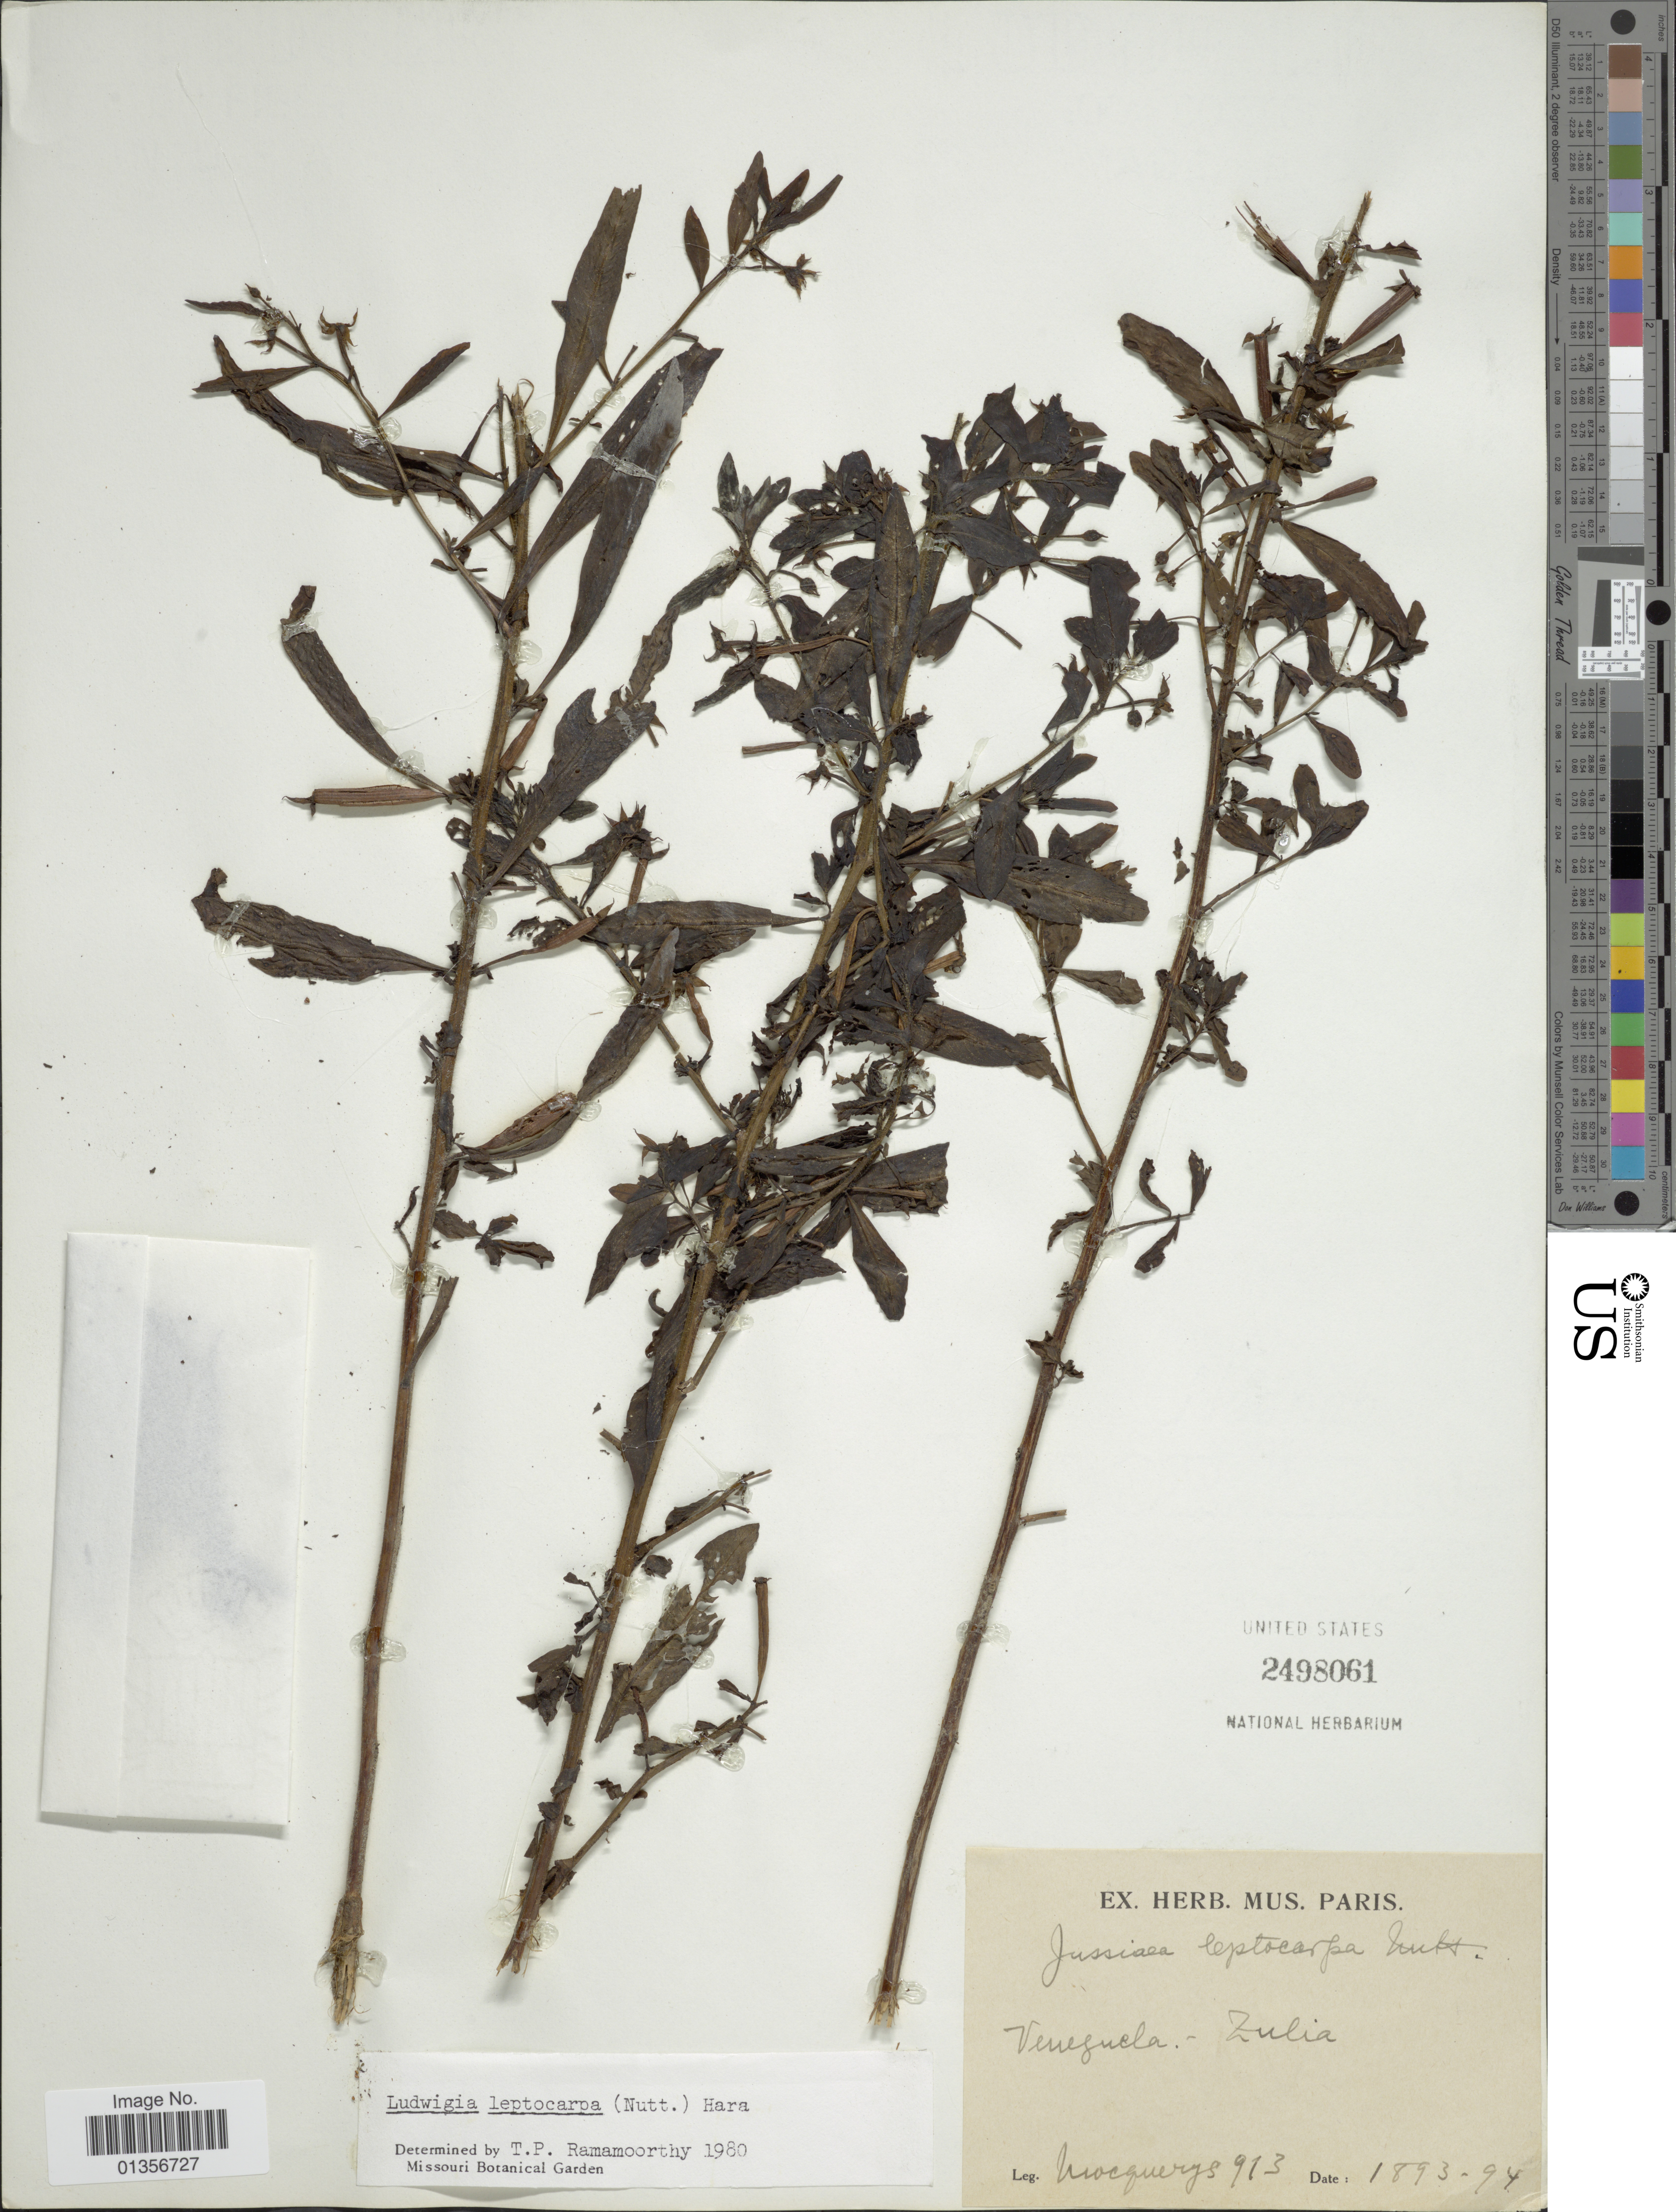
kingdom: Plantae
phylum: Tracheophyta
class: Magnoliopsida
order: Myrtales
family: Onagraceae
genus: Ludwigia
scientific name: Ludwigia leptocarpa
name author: (Nutt.) H. Hara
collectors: A. Mocquerys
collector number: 913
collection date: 1893/1894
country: Venezuela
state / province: Zulia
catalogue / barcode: US 2498061